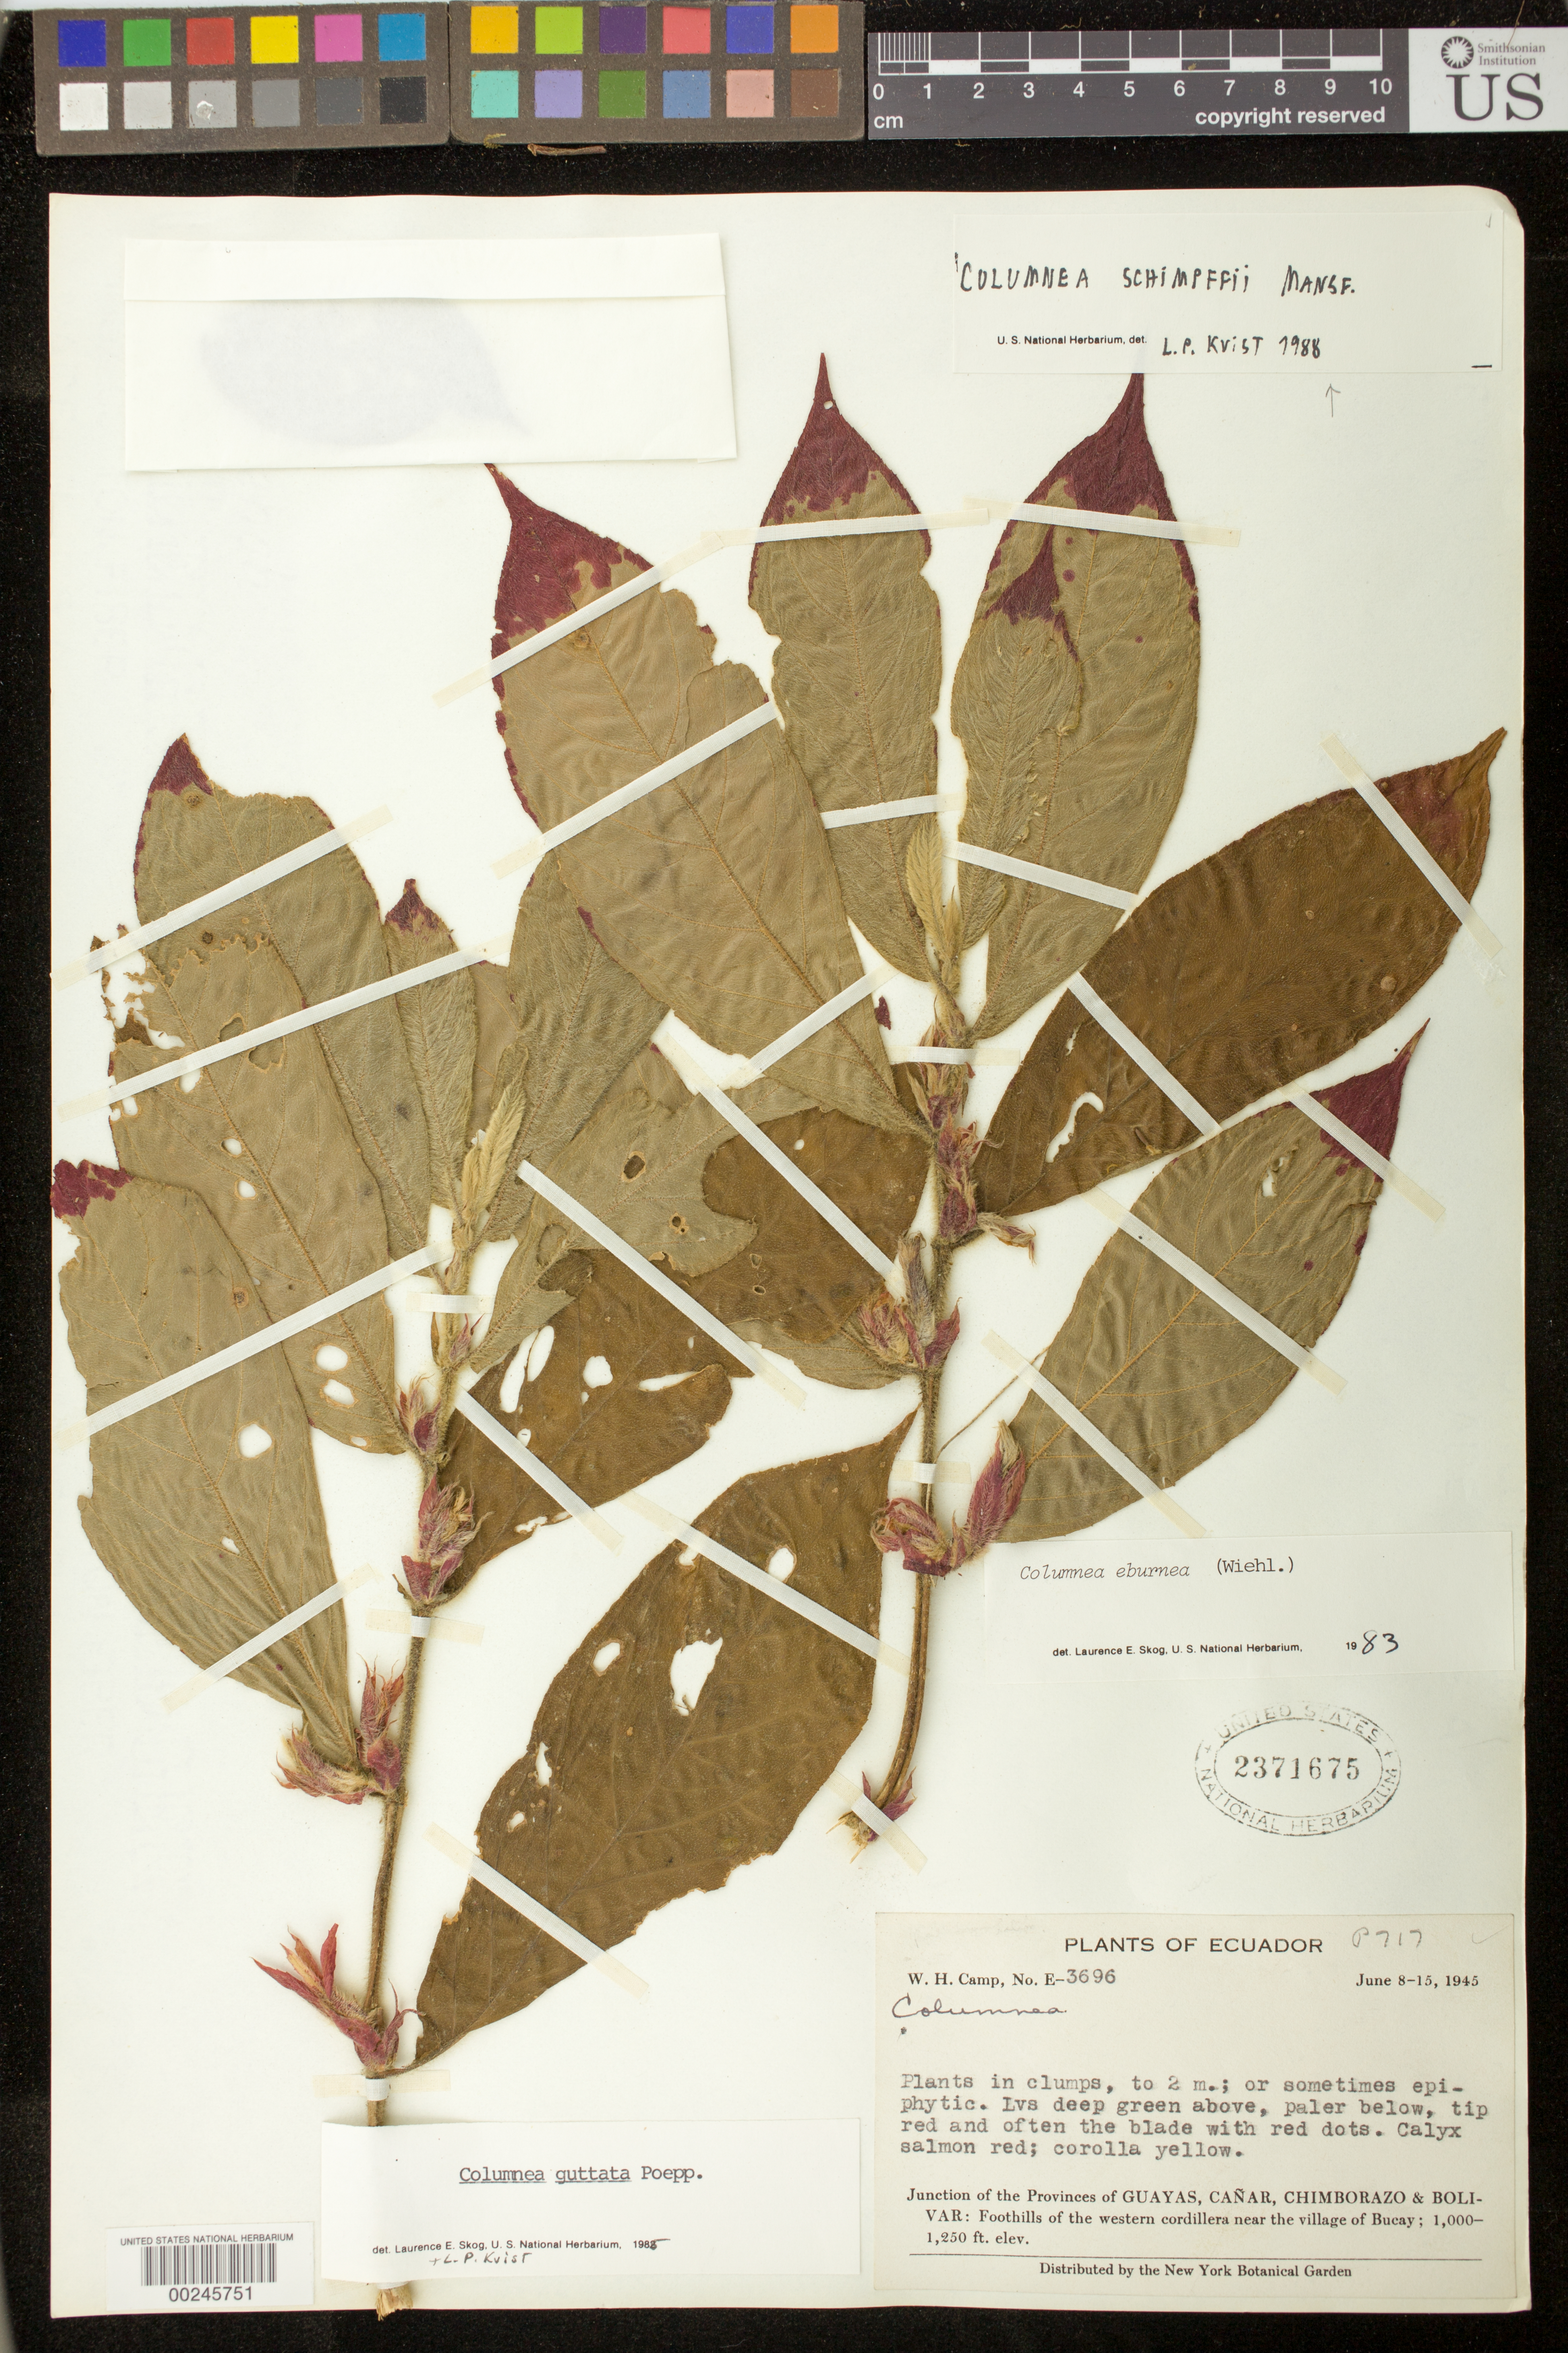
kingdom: Plantae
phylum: Tracheophyta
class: Magnoliopsida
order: Lamiales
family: Gesneriaceae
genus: Columnea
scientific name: Columnea schimpffii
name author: Mansf.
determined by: Skog, Laurence E.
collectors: W. H. Camp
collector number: E- 3696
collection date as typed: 8-15 Jun 1945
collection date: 1945-06-08/1945-06-15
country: Ecuador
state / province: Guayas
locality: Junction of the Provinces of Guayas, Cañar, Chimborazo & Bolivar: foothills of western cordillera near village of Bucay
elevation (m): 305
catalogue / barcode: US 2371675